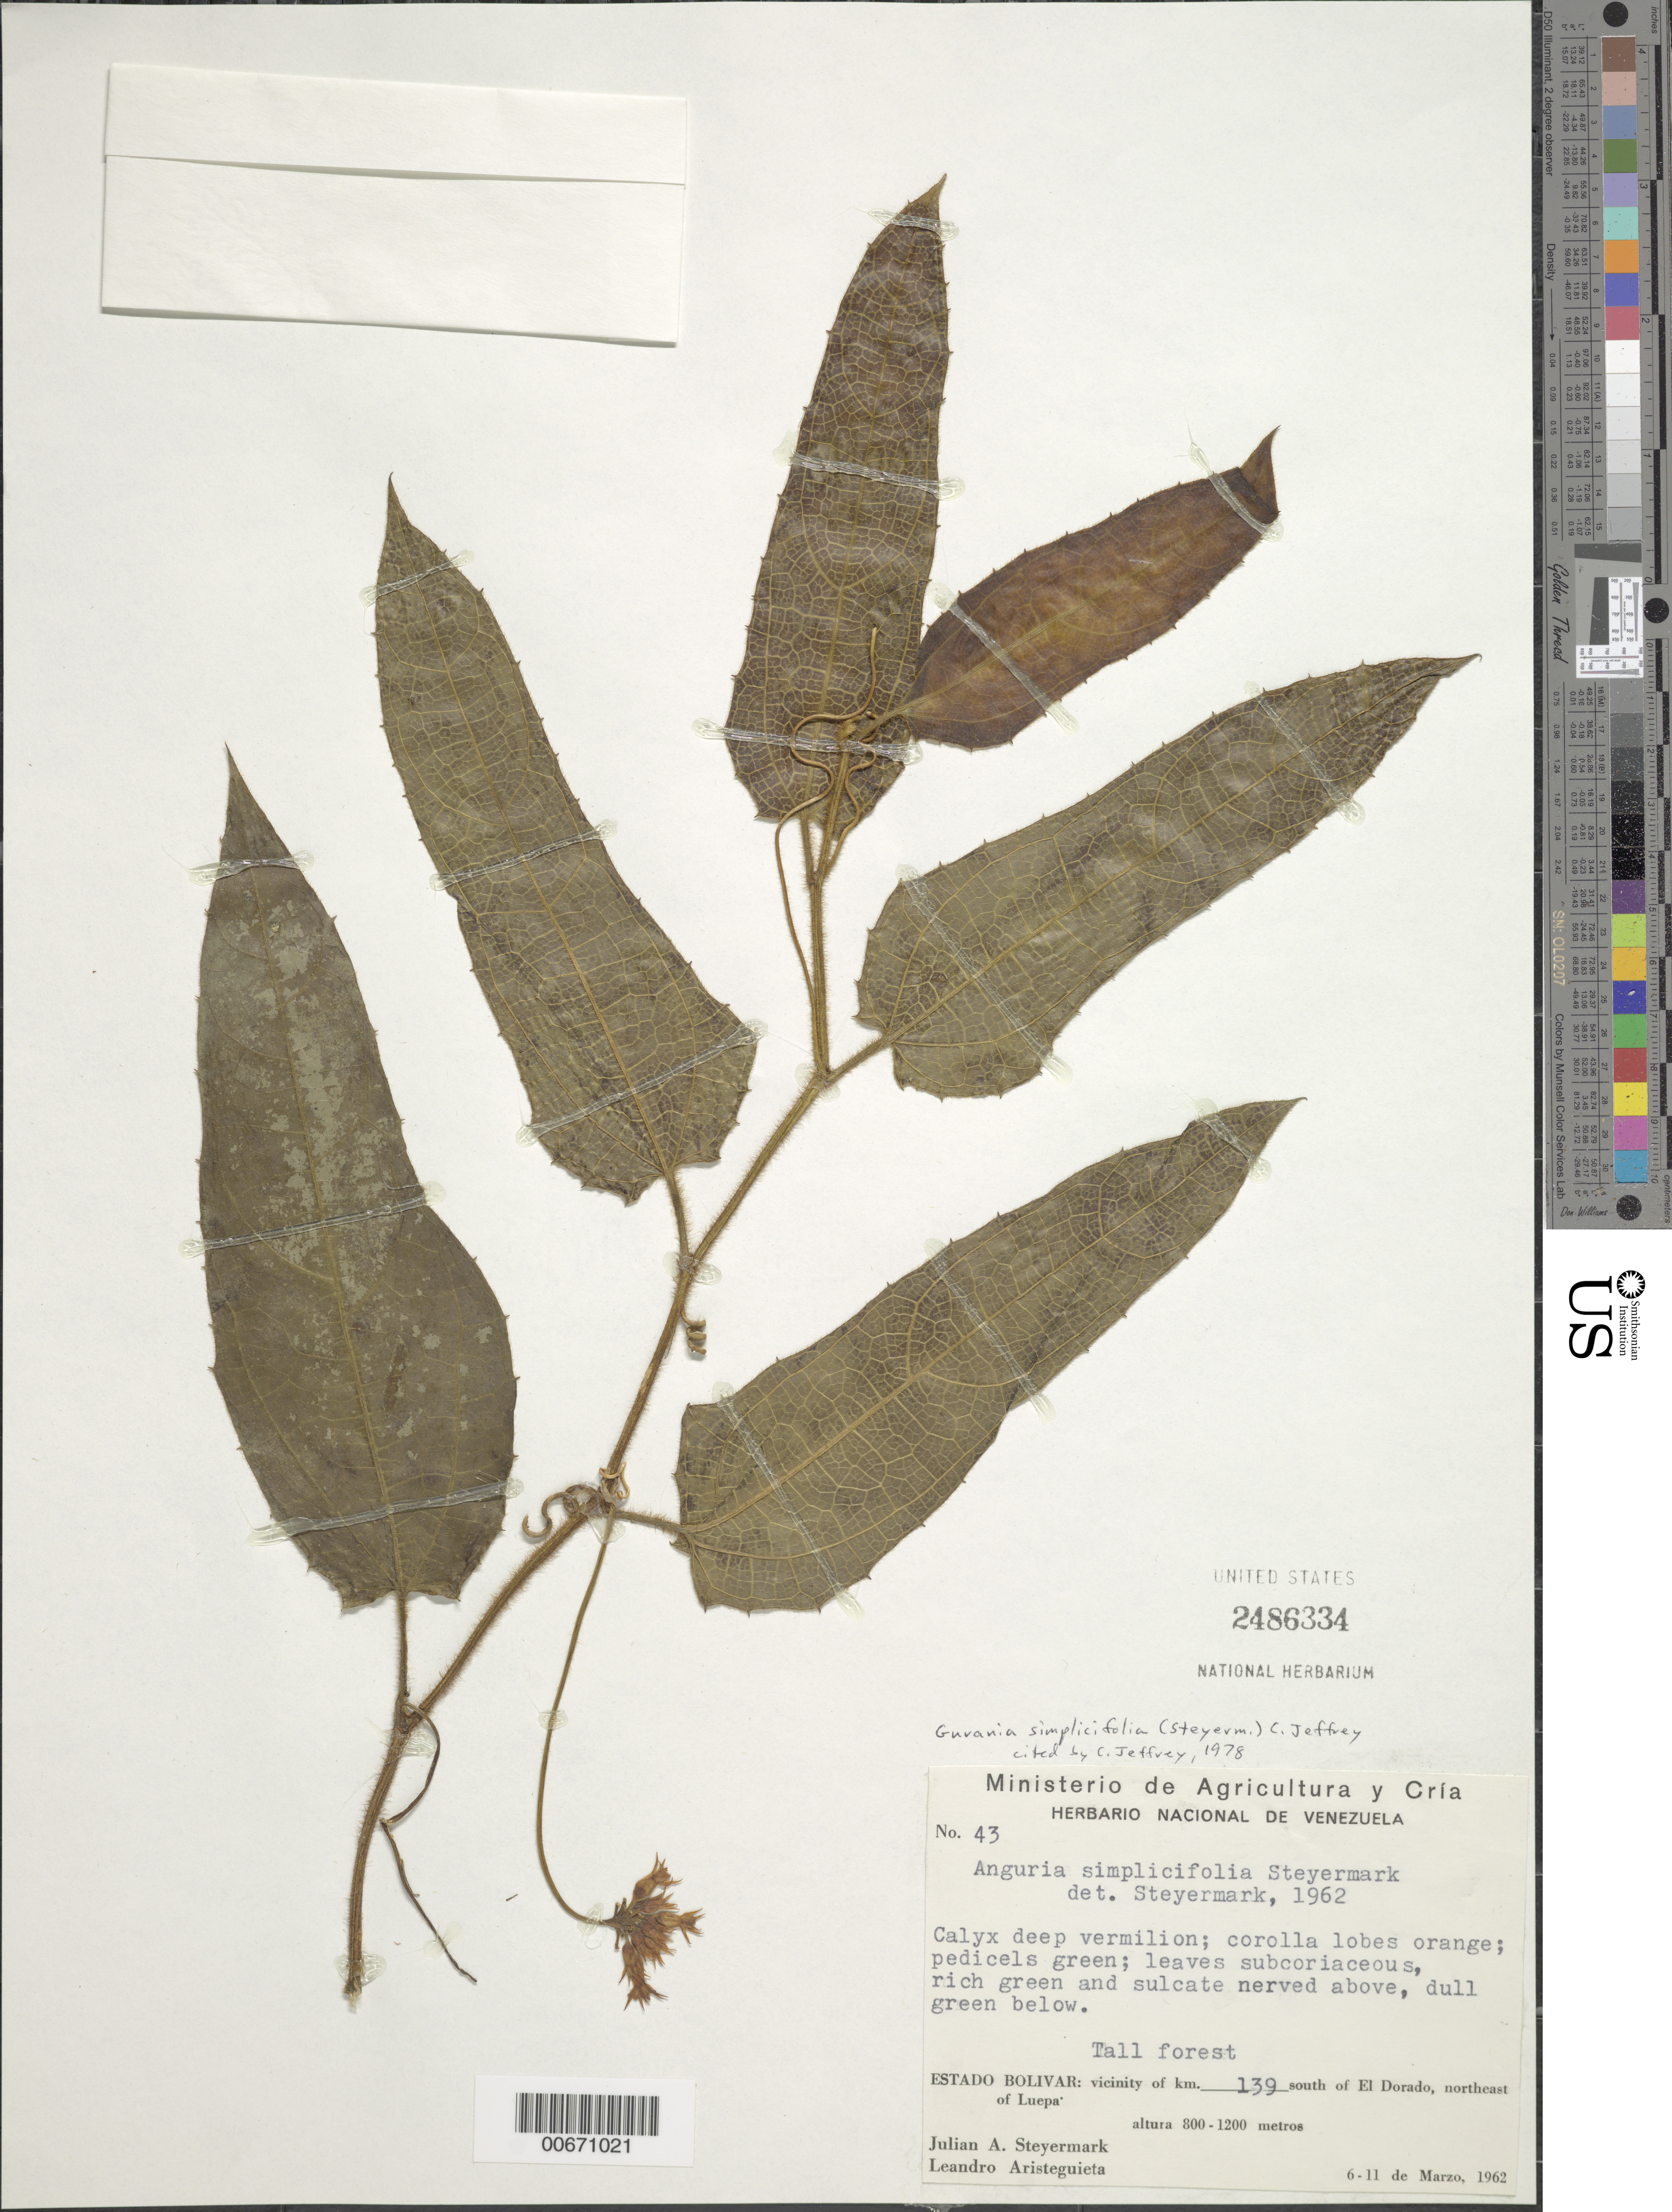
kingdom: Plantae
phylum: Tracheophyta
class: Magnoliopsida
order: Cucurbitales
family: Cucurbitaceae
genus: Gurania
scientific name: Gurania simplicifolia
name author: (Steyerm.) C. Jeffrey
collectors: J. Steyermark & L. Aristeguieta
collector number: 62 43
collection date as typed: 6-Mar-62 to 11-Mar-62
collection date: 1962-03-06/1962-03-11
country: Venezuela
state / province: Bolívar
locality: El Dorado, 139 km S of; NE of Luepa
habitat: Tall forest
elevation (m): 800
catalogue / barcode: US 2486334